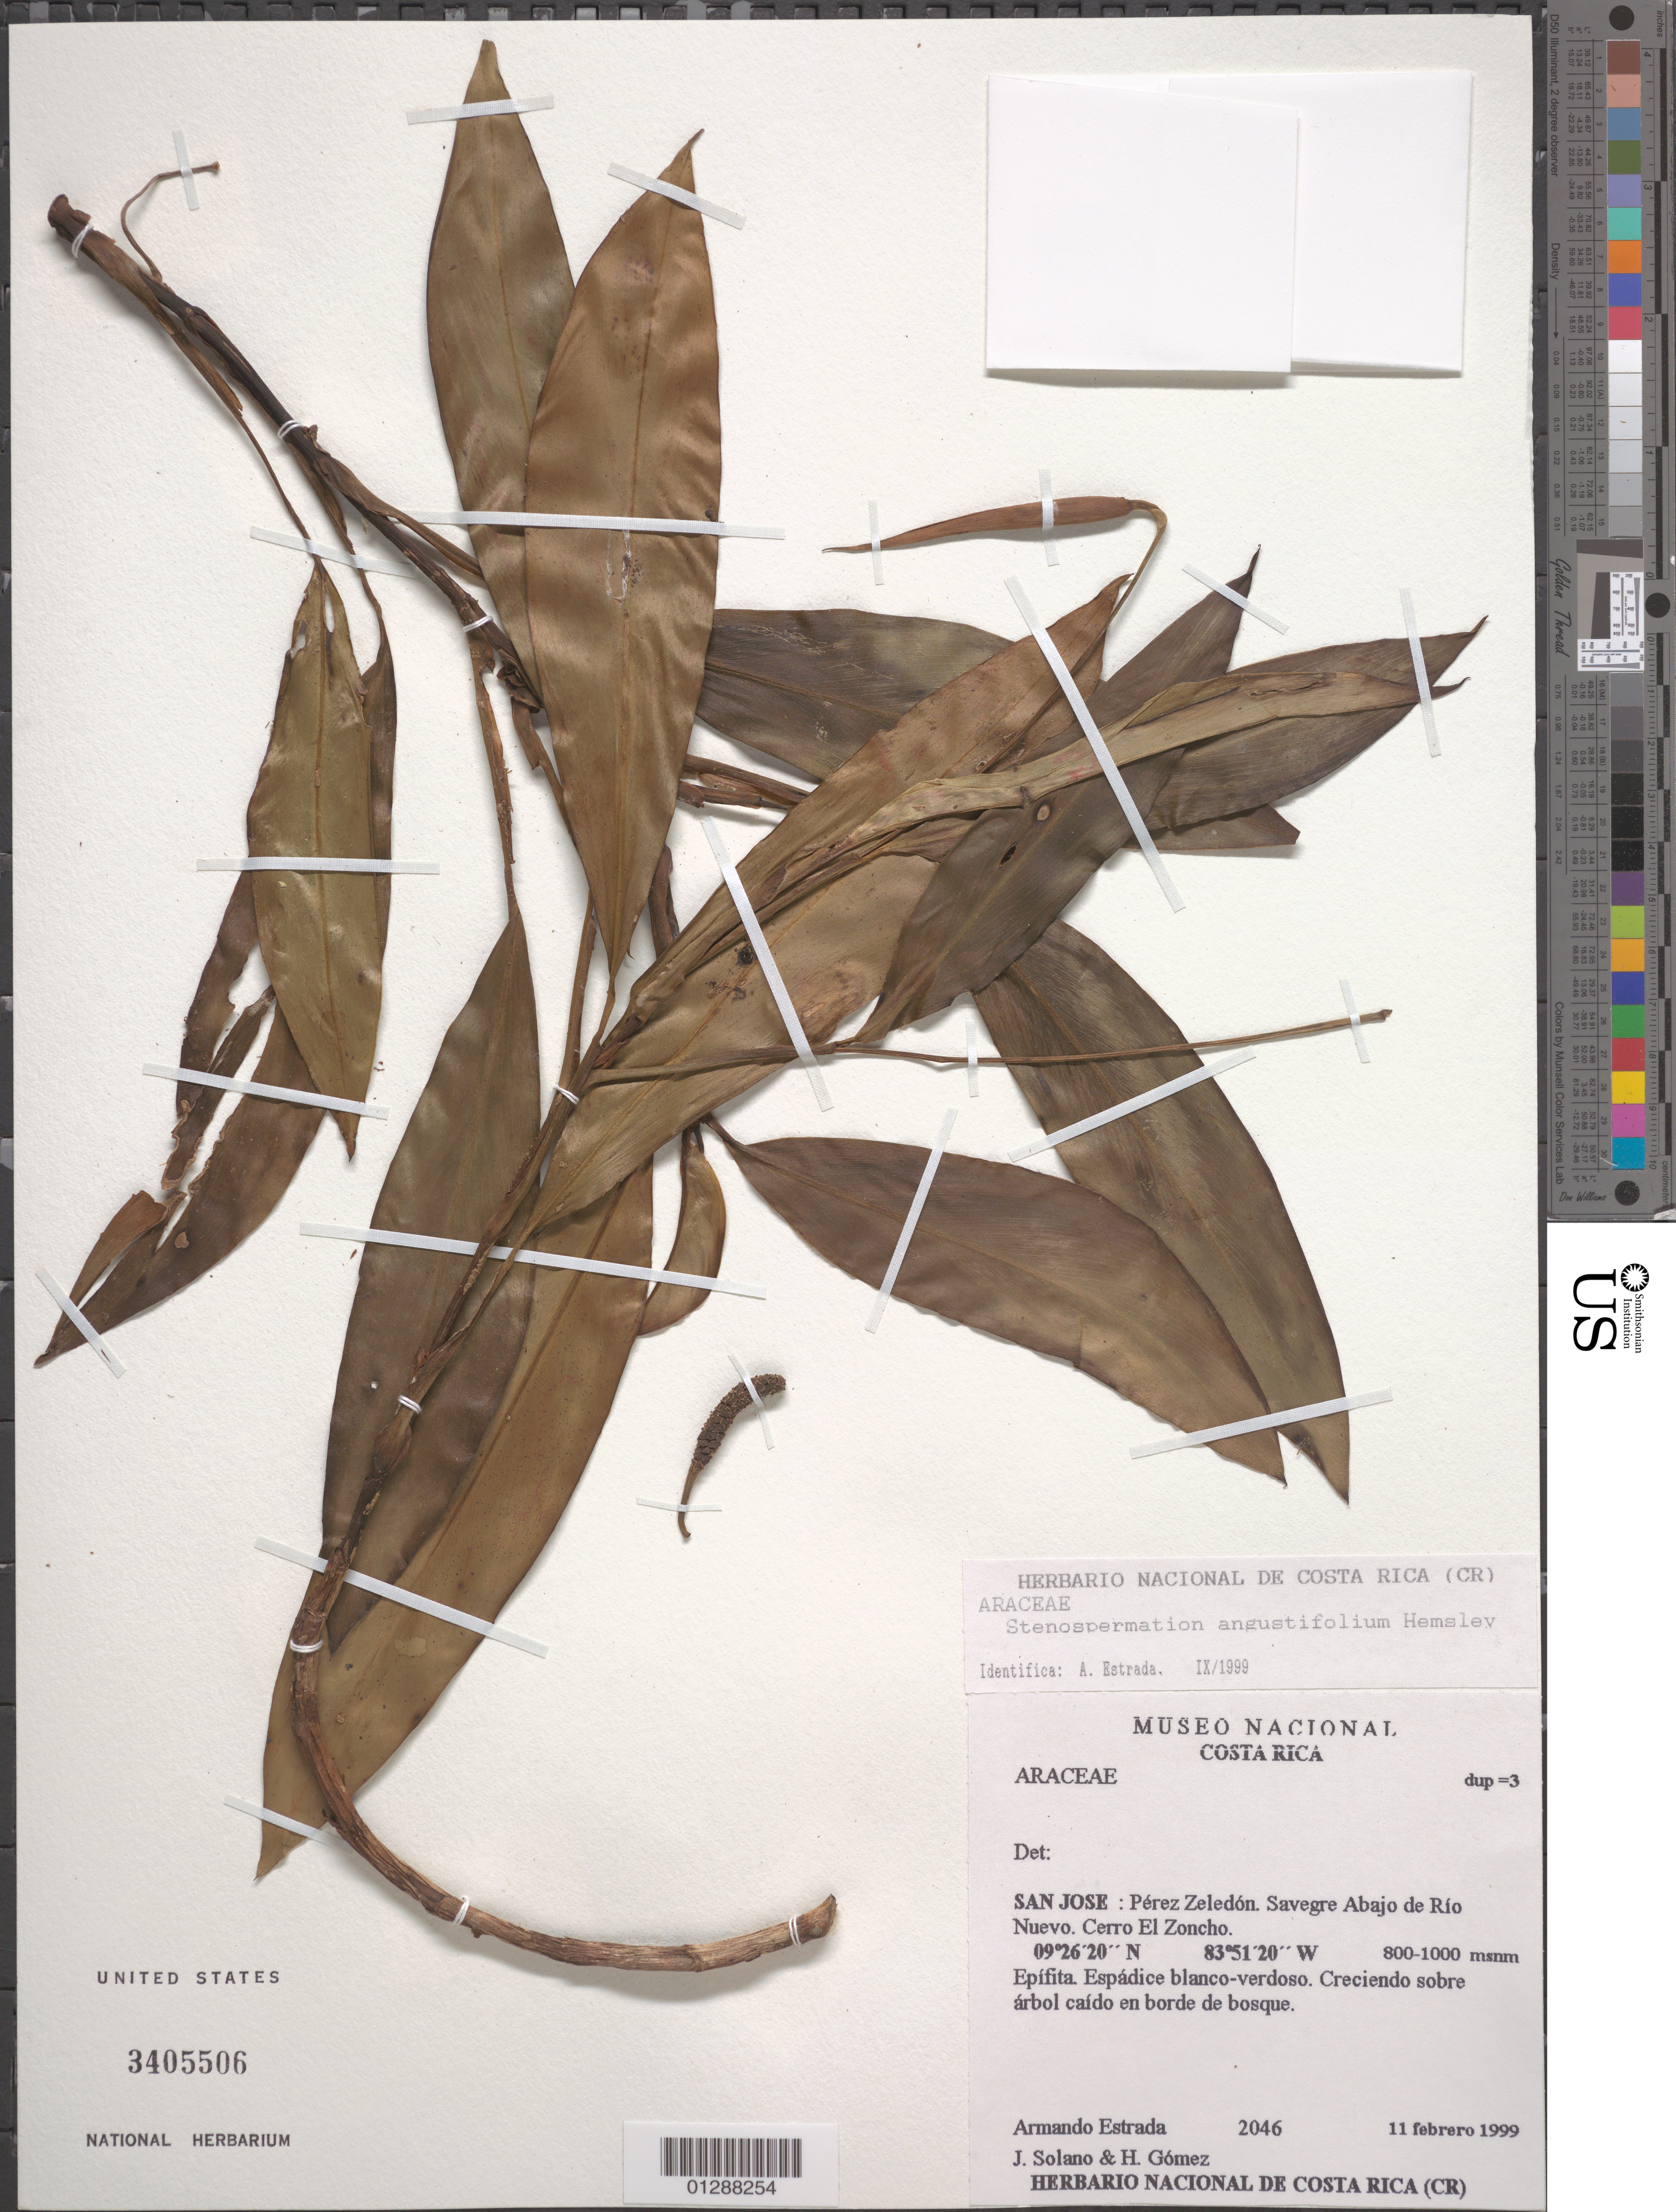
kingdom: Plantae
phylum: Tracheophyta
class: Liliopsida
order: Alismatales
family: Araceae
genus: Stenospermation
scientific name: Stenospermation angustifolium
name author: Hemsl.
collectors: A. Estrada, J. Solano & H. Gomez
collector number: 2046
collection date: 1999-02-11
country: Costa Rica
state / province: San José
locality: Pérez Zeledón. Savegre Abajo de Río Nuevo. Ceror El Zoncho.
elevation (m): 800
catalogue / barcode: US 3405506